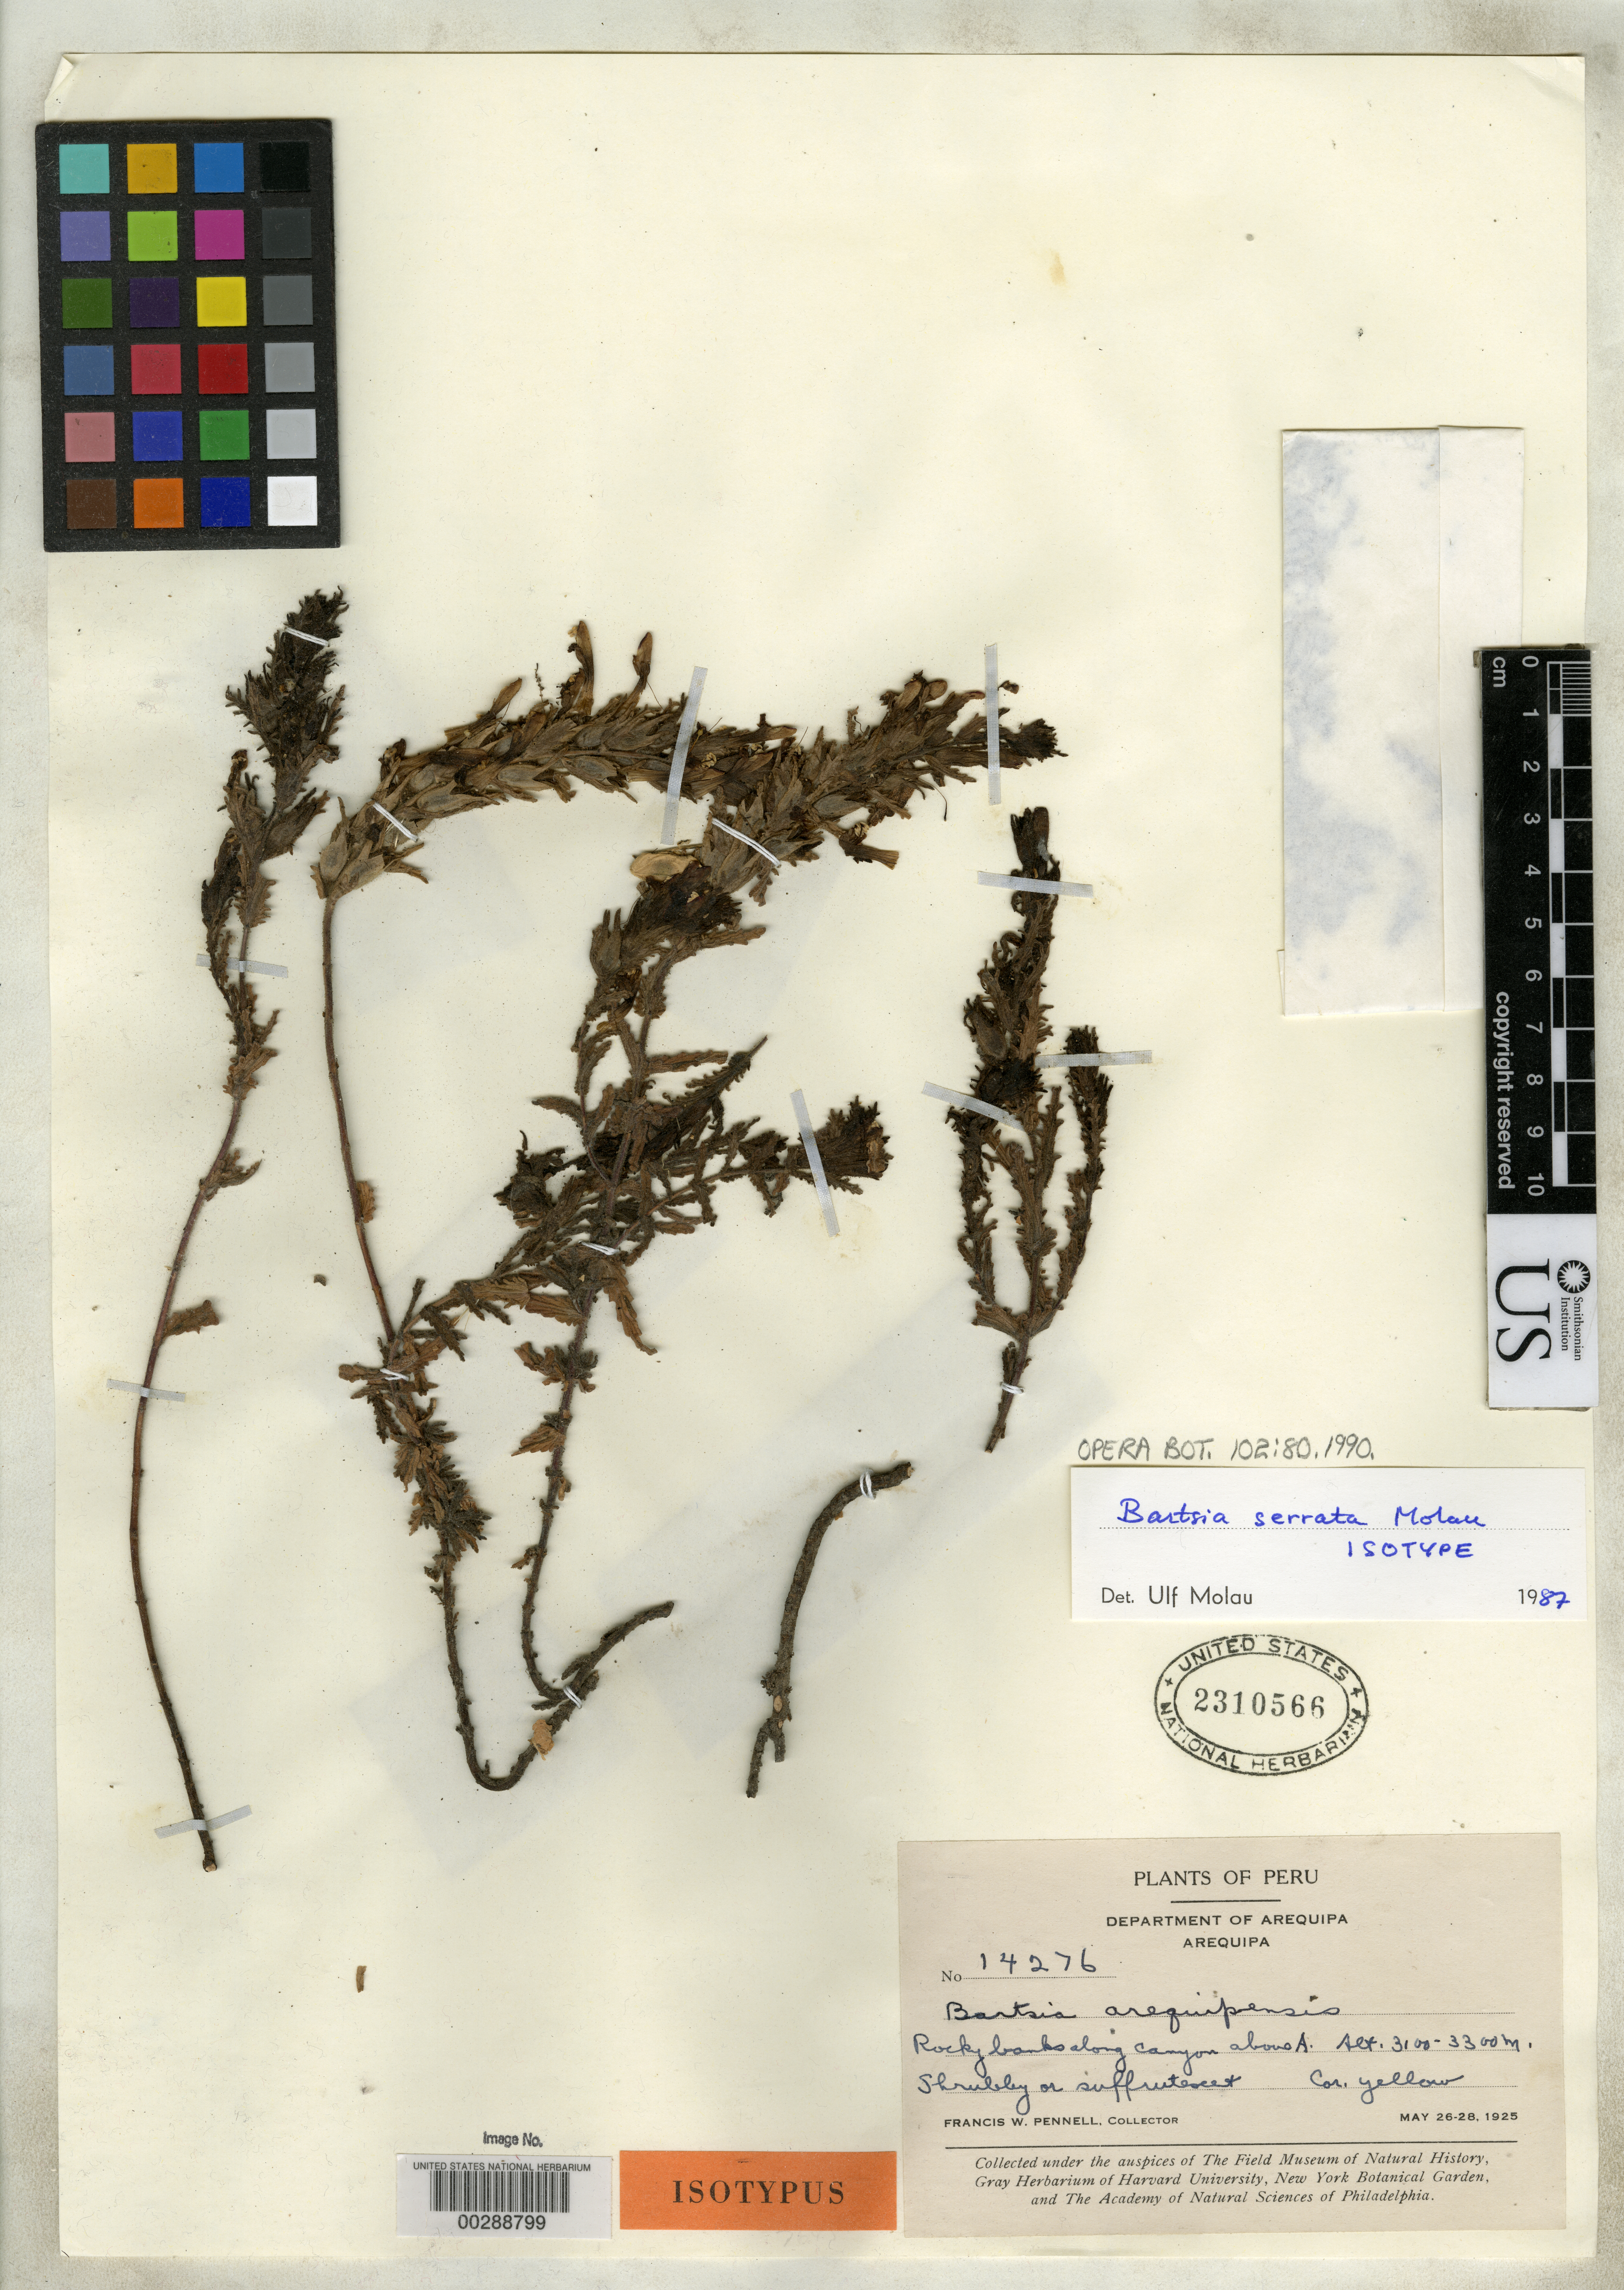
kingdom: Plantae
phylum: Tracheophyta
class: Magnoliopsida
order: Lamiales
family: Orobanchaceae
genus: Bartsia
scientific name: Bartsia serrata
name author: Molau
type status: Isotype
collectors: F. W. Pennell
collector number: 14276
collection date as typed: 26 May 1925 to 28 May 1925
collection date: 1925-05-26/1925-05-28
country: Peru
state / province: Arequipa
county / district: Arequipa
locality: rocky banks along canyon above Arequipa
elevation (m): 3100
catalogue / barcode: US 2310566